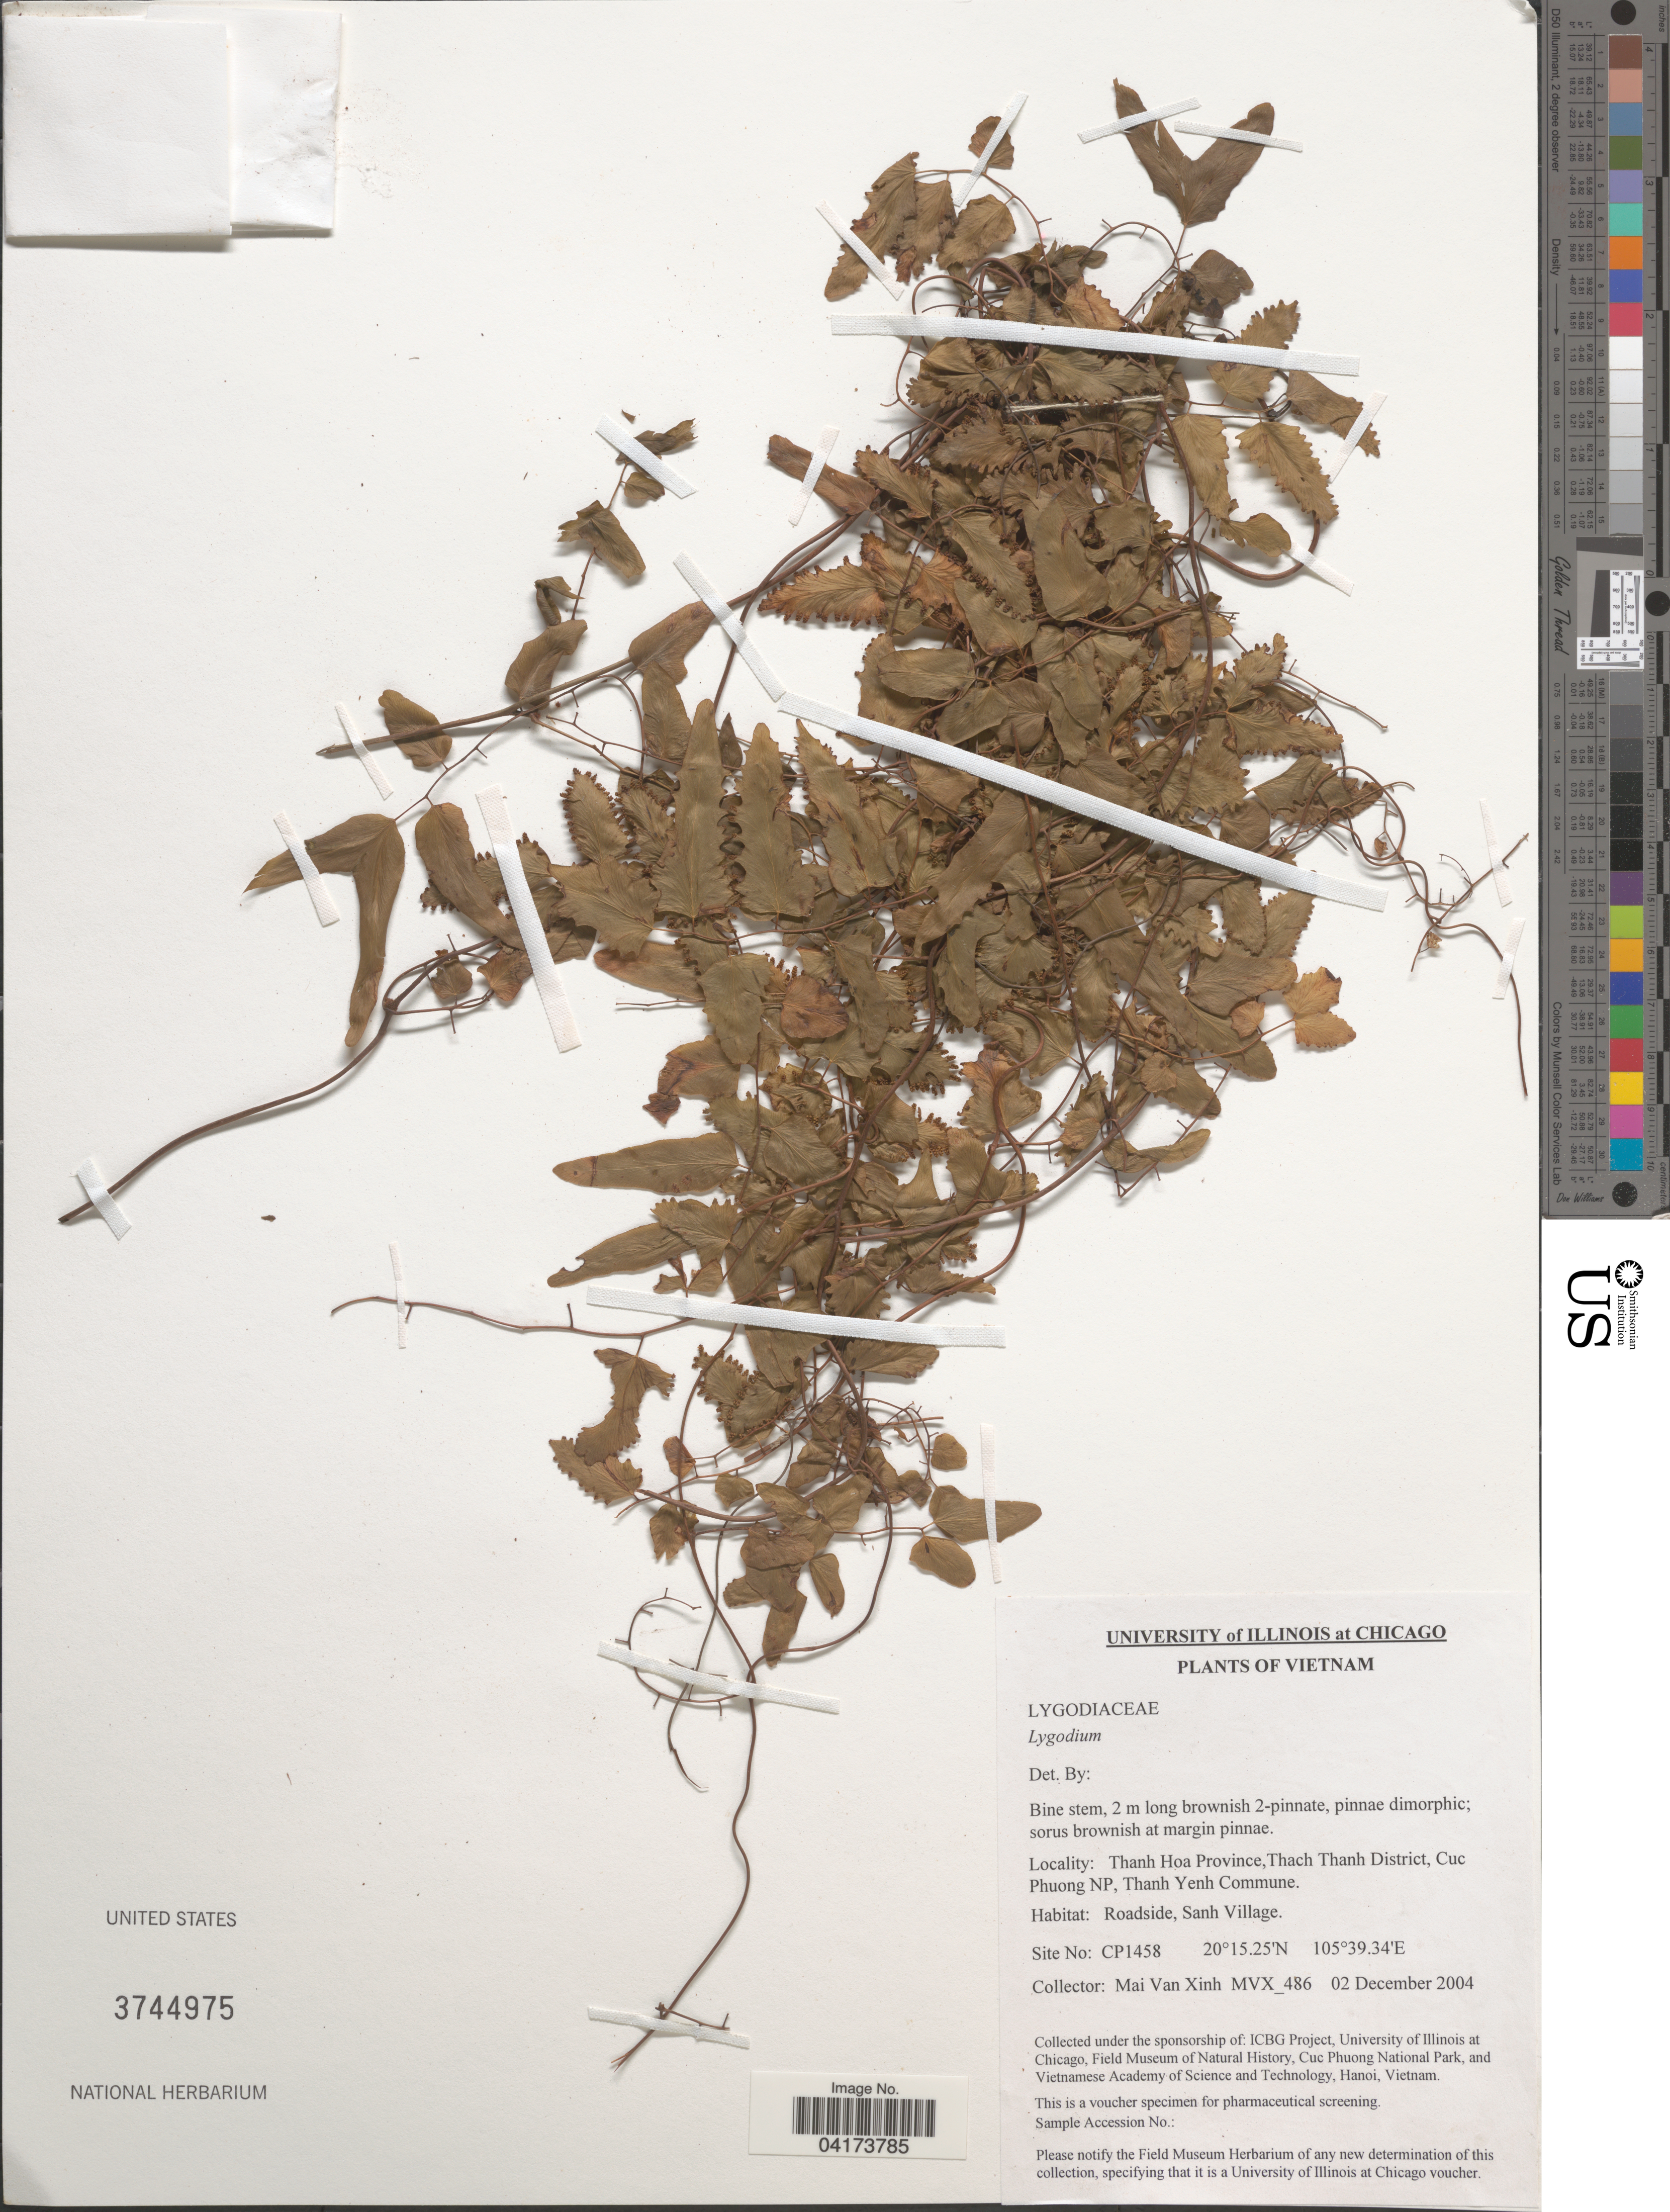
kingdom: Plantae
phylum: Tracheophyta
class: Polypodiopsida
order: Schizaeales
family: Lygodiaceae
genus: Lygodium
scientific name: Lygodium sp.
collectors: M. Xinh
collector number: MVX486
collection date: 2004-12-02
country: Vietnam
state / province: Thanh Hoa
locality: Thach Thanh District, Cuc Phuong NP, Thanh Yenh Commune. Sanh Village.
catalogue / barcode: US 3744975